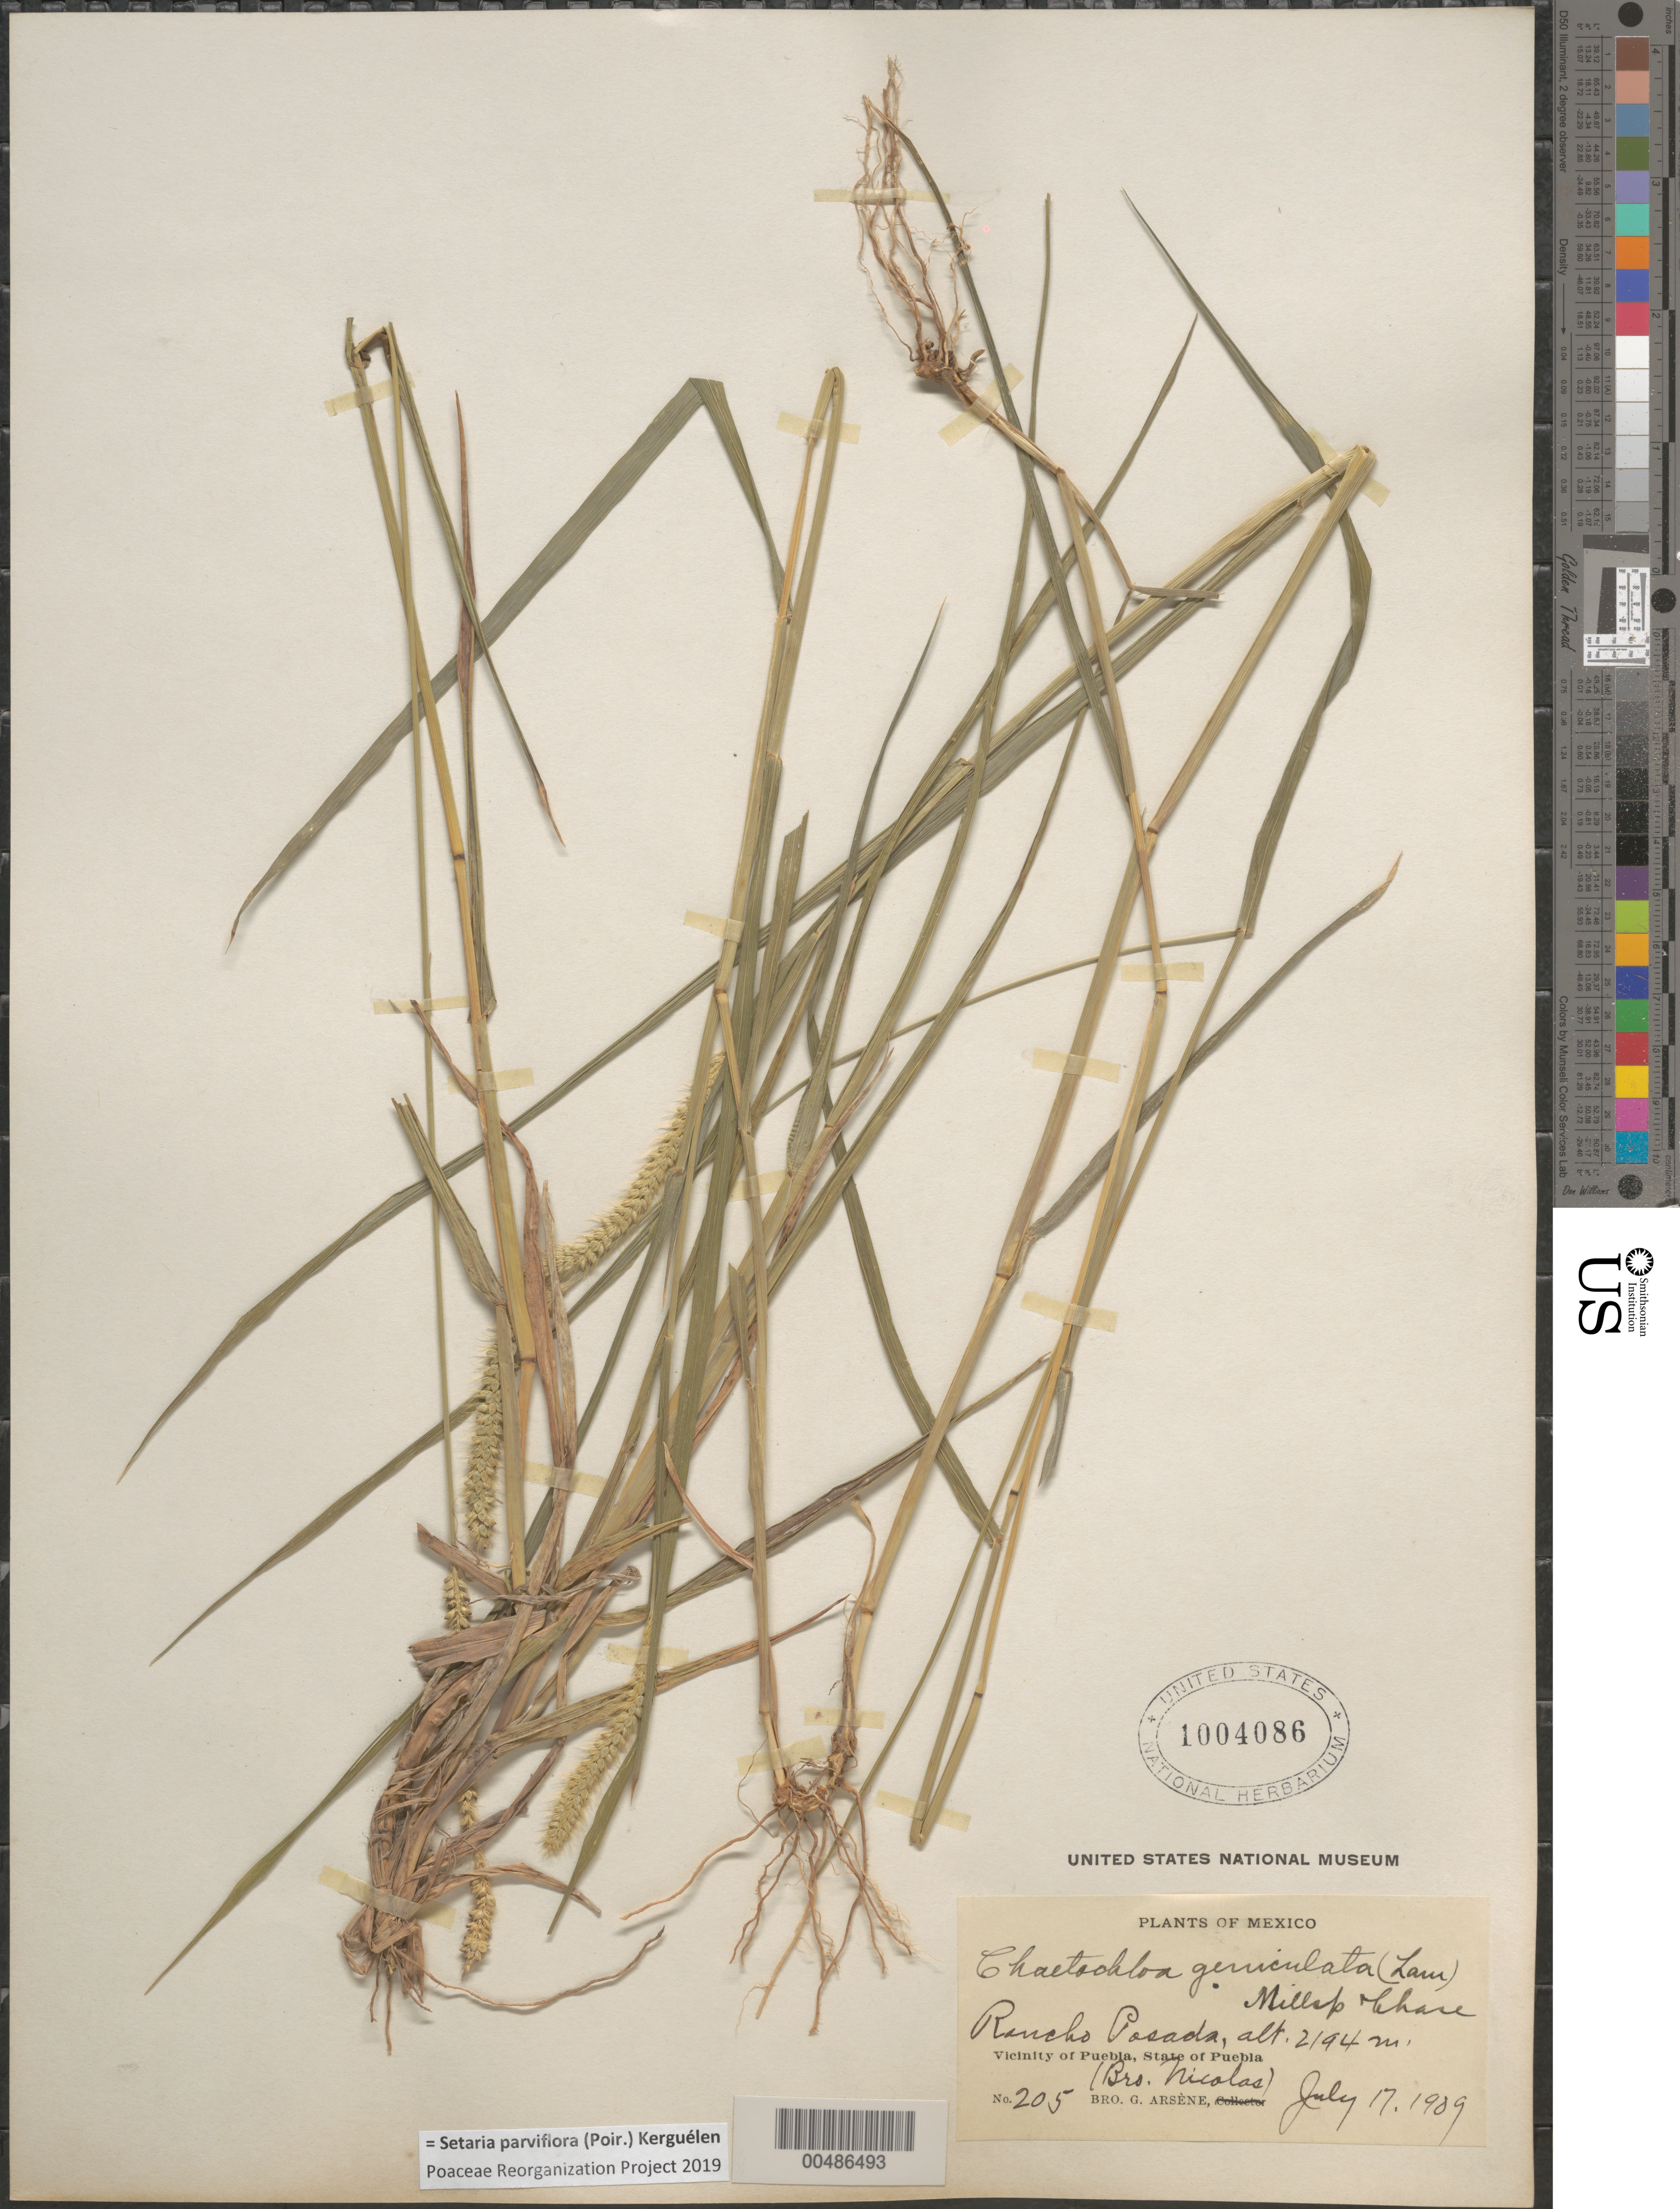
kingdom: Plantae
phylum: Tracheophyta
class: Liliopsida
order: Poales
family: Poaceae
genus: Setaria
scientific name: Setaria parviflora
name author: (Poir.) Kerguélen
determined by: Poaceae Reorganization Project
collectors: Bro. G. Arsène & B. Nicolas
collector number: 205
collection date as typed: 17 Jul 1909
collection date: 1909-07-17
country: Mexico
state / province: Puebla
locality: Rancho Posada, vicinity of Puebla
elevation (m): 2194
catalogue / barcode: US 1004086